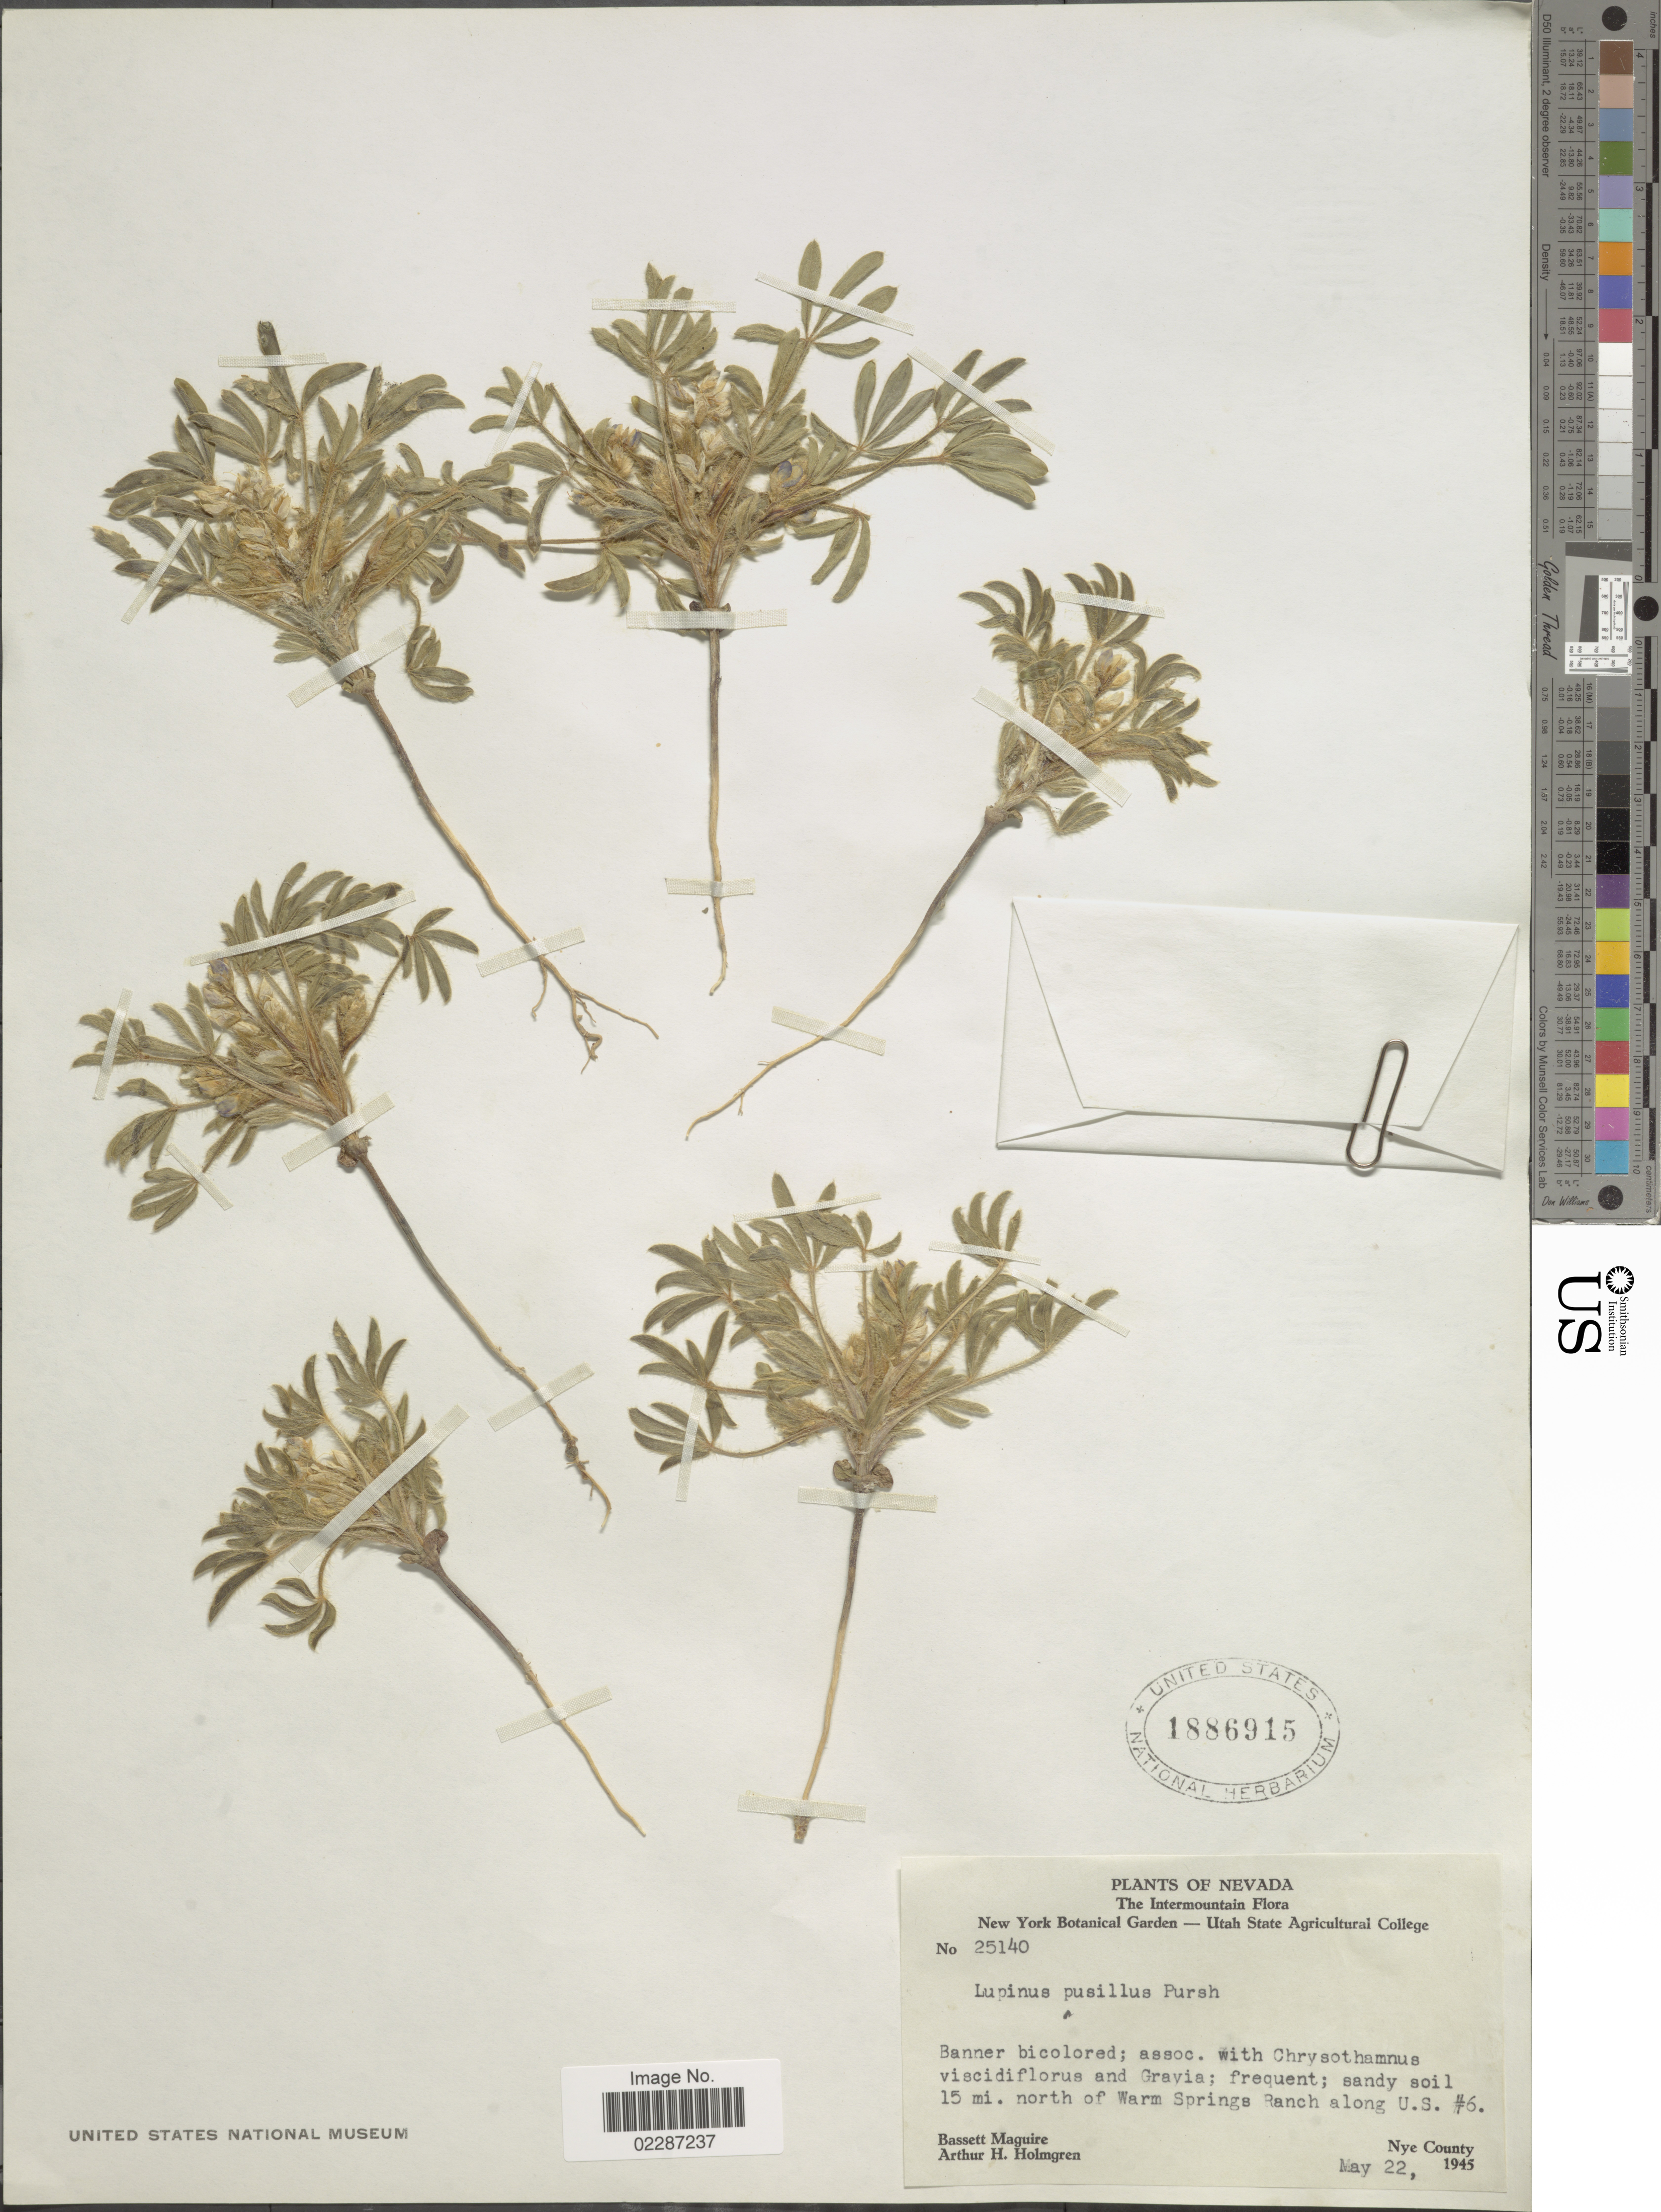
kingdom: Plantae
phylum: Tracheophyta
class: Magnoliopsida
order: Fabales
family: Fabaceae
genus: Lupinus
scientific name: Lupinus pusillus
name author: Pursh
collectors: B. Maguire & A. H. Holmgren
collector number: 25140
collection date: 1945-05-22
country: United States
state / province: Nevada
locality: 15 mi. north of Warm Springs Ranch along U.S. #6, Nye County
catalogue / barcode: US 1886915